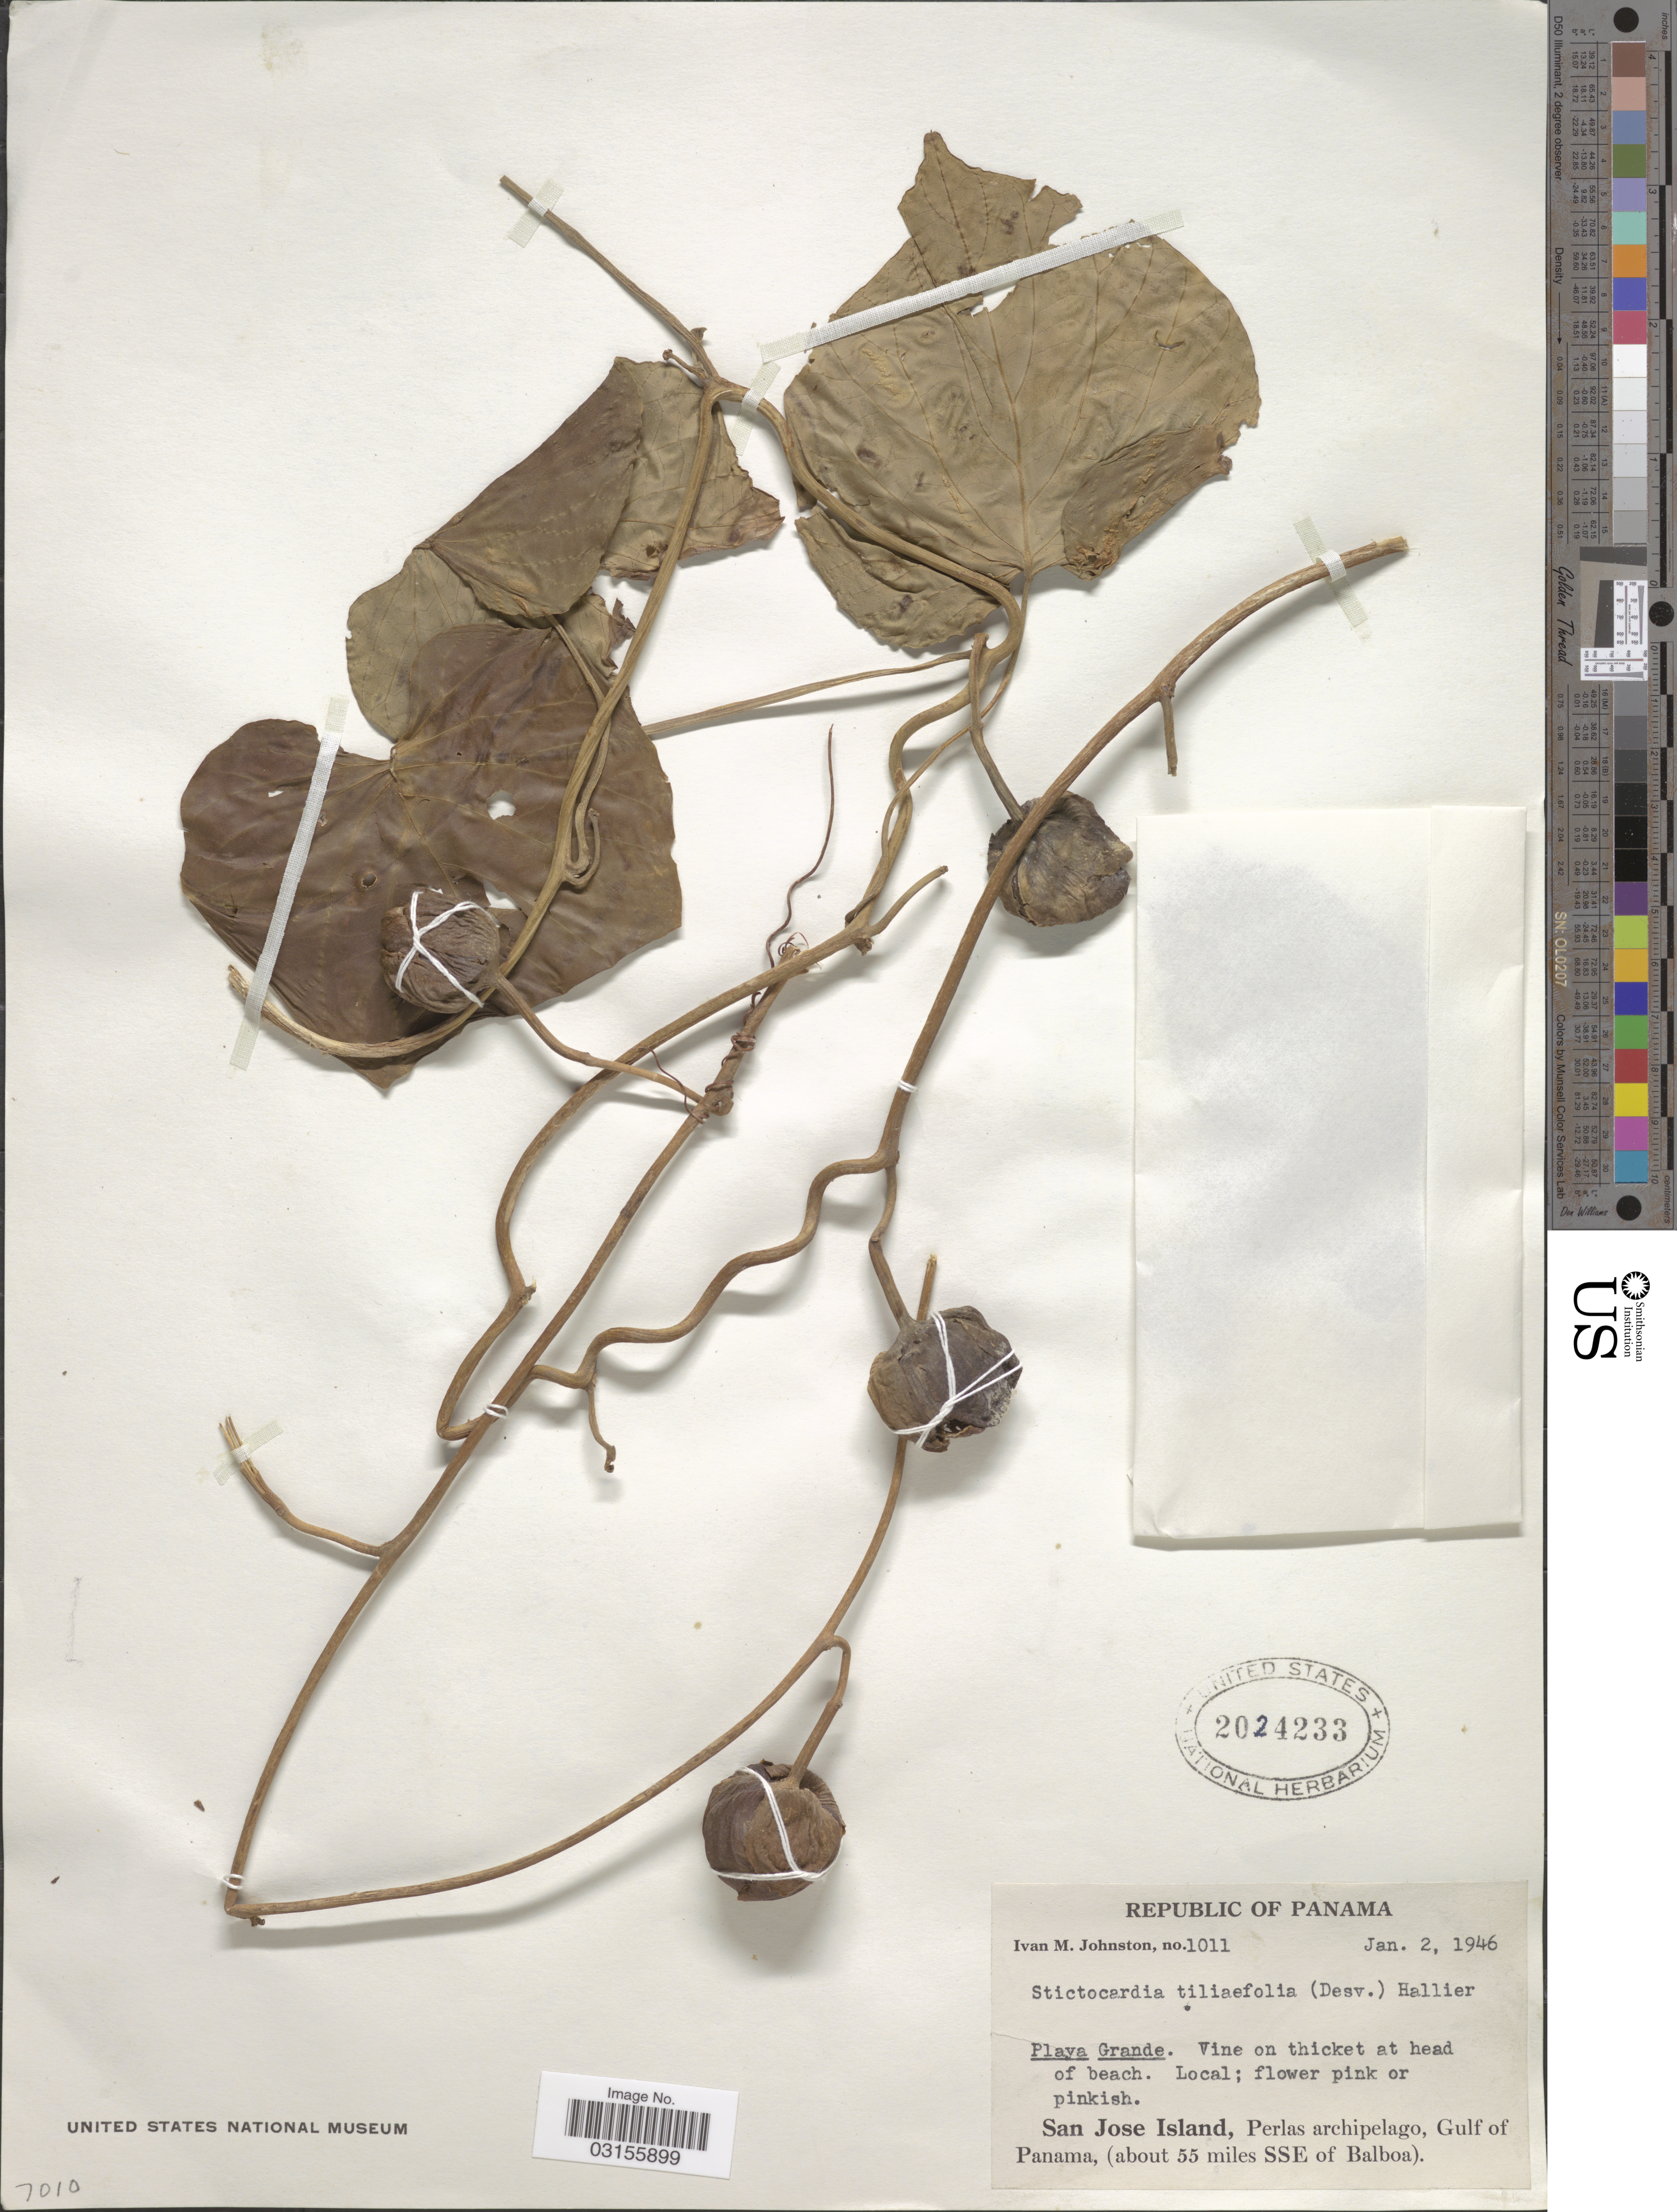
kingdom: Plantae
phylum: Tracheophyta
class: Magnoliopsida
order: Solanales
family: Convolvulaceae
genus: Stictocardia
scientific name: Stictocardia tiliifolia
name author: (Desr.) Hallier f.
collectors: I.M. Johnston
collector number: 1011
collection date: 1946-01-02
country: Panama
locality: Playa Grande. San Jose Island, Perlas archipelago, Gulf of Panama, (about 55 miles SSE of Balboa).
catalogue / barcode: US 2024233